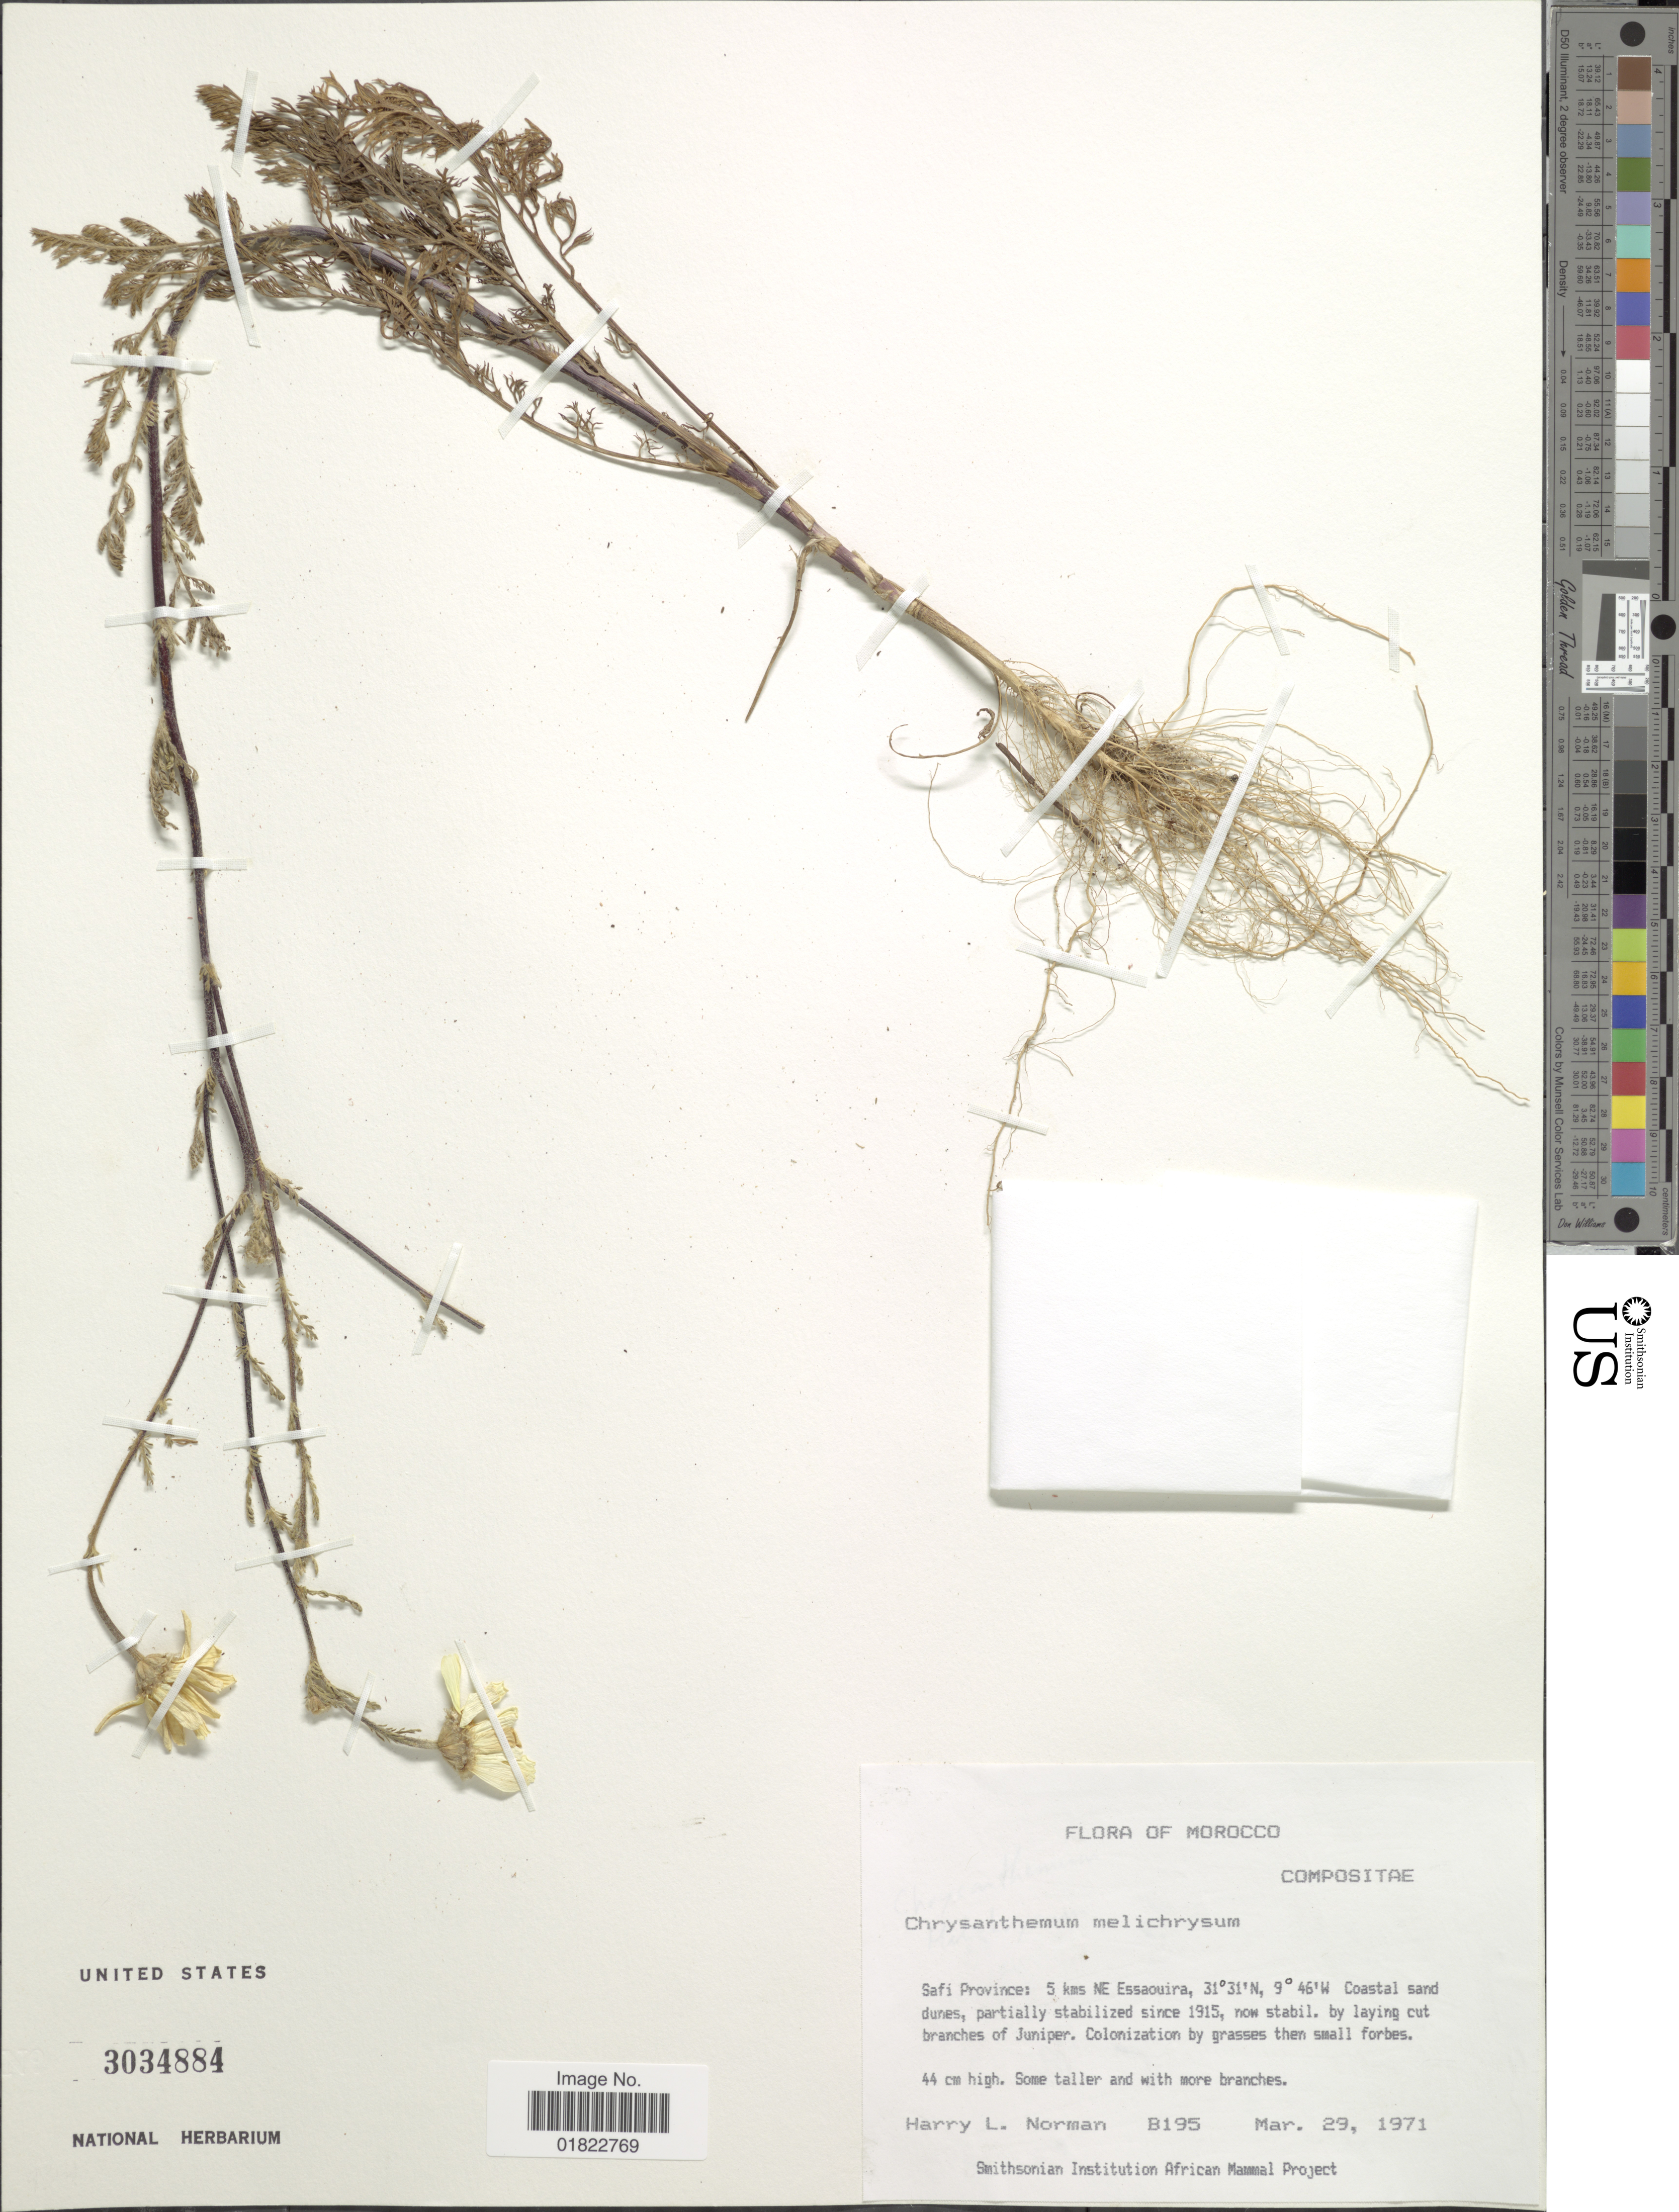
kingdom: Plantae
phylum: Tracheophyta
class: Magnoliopsida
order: Asterales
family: Asteraceae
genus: Argyranthemum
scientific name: Argyranthemum callichrysum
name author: (Svent.) Humphries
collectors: Norman, H.L.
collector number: B195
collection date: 1971-03-29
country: Morocco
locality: Morocco, Safi Province: 5 kms NE Essauira.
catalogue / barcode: US 3034884